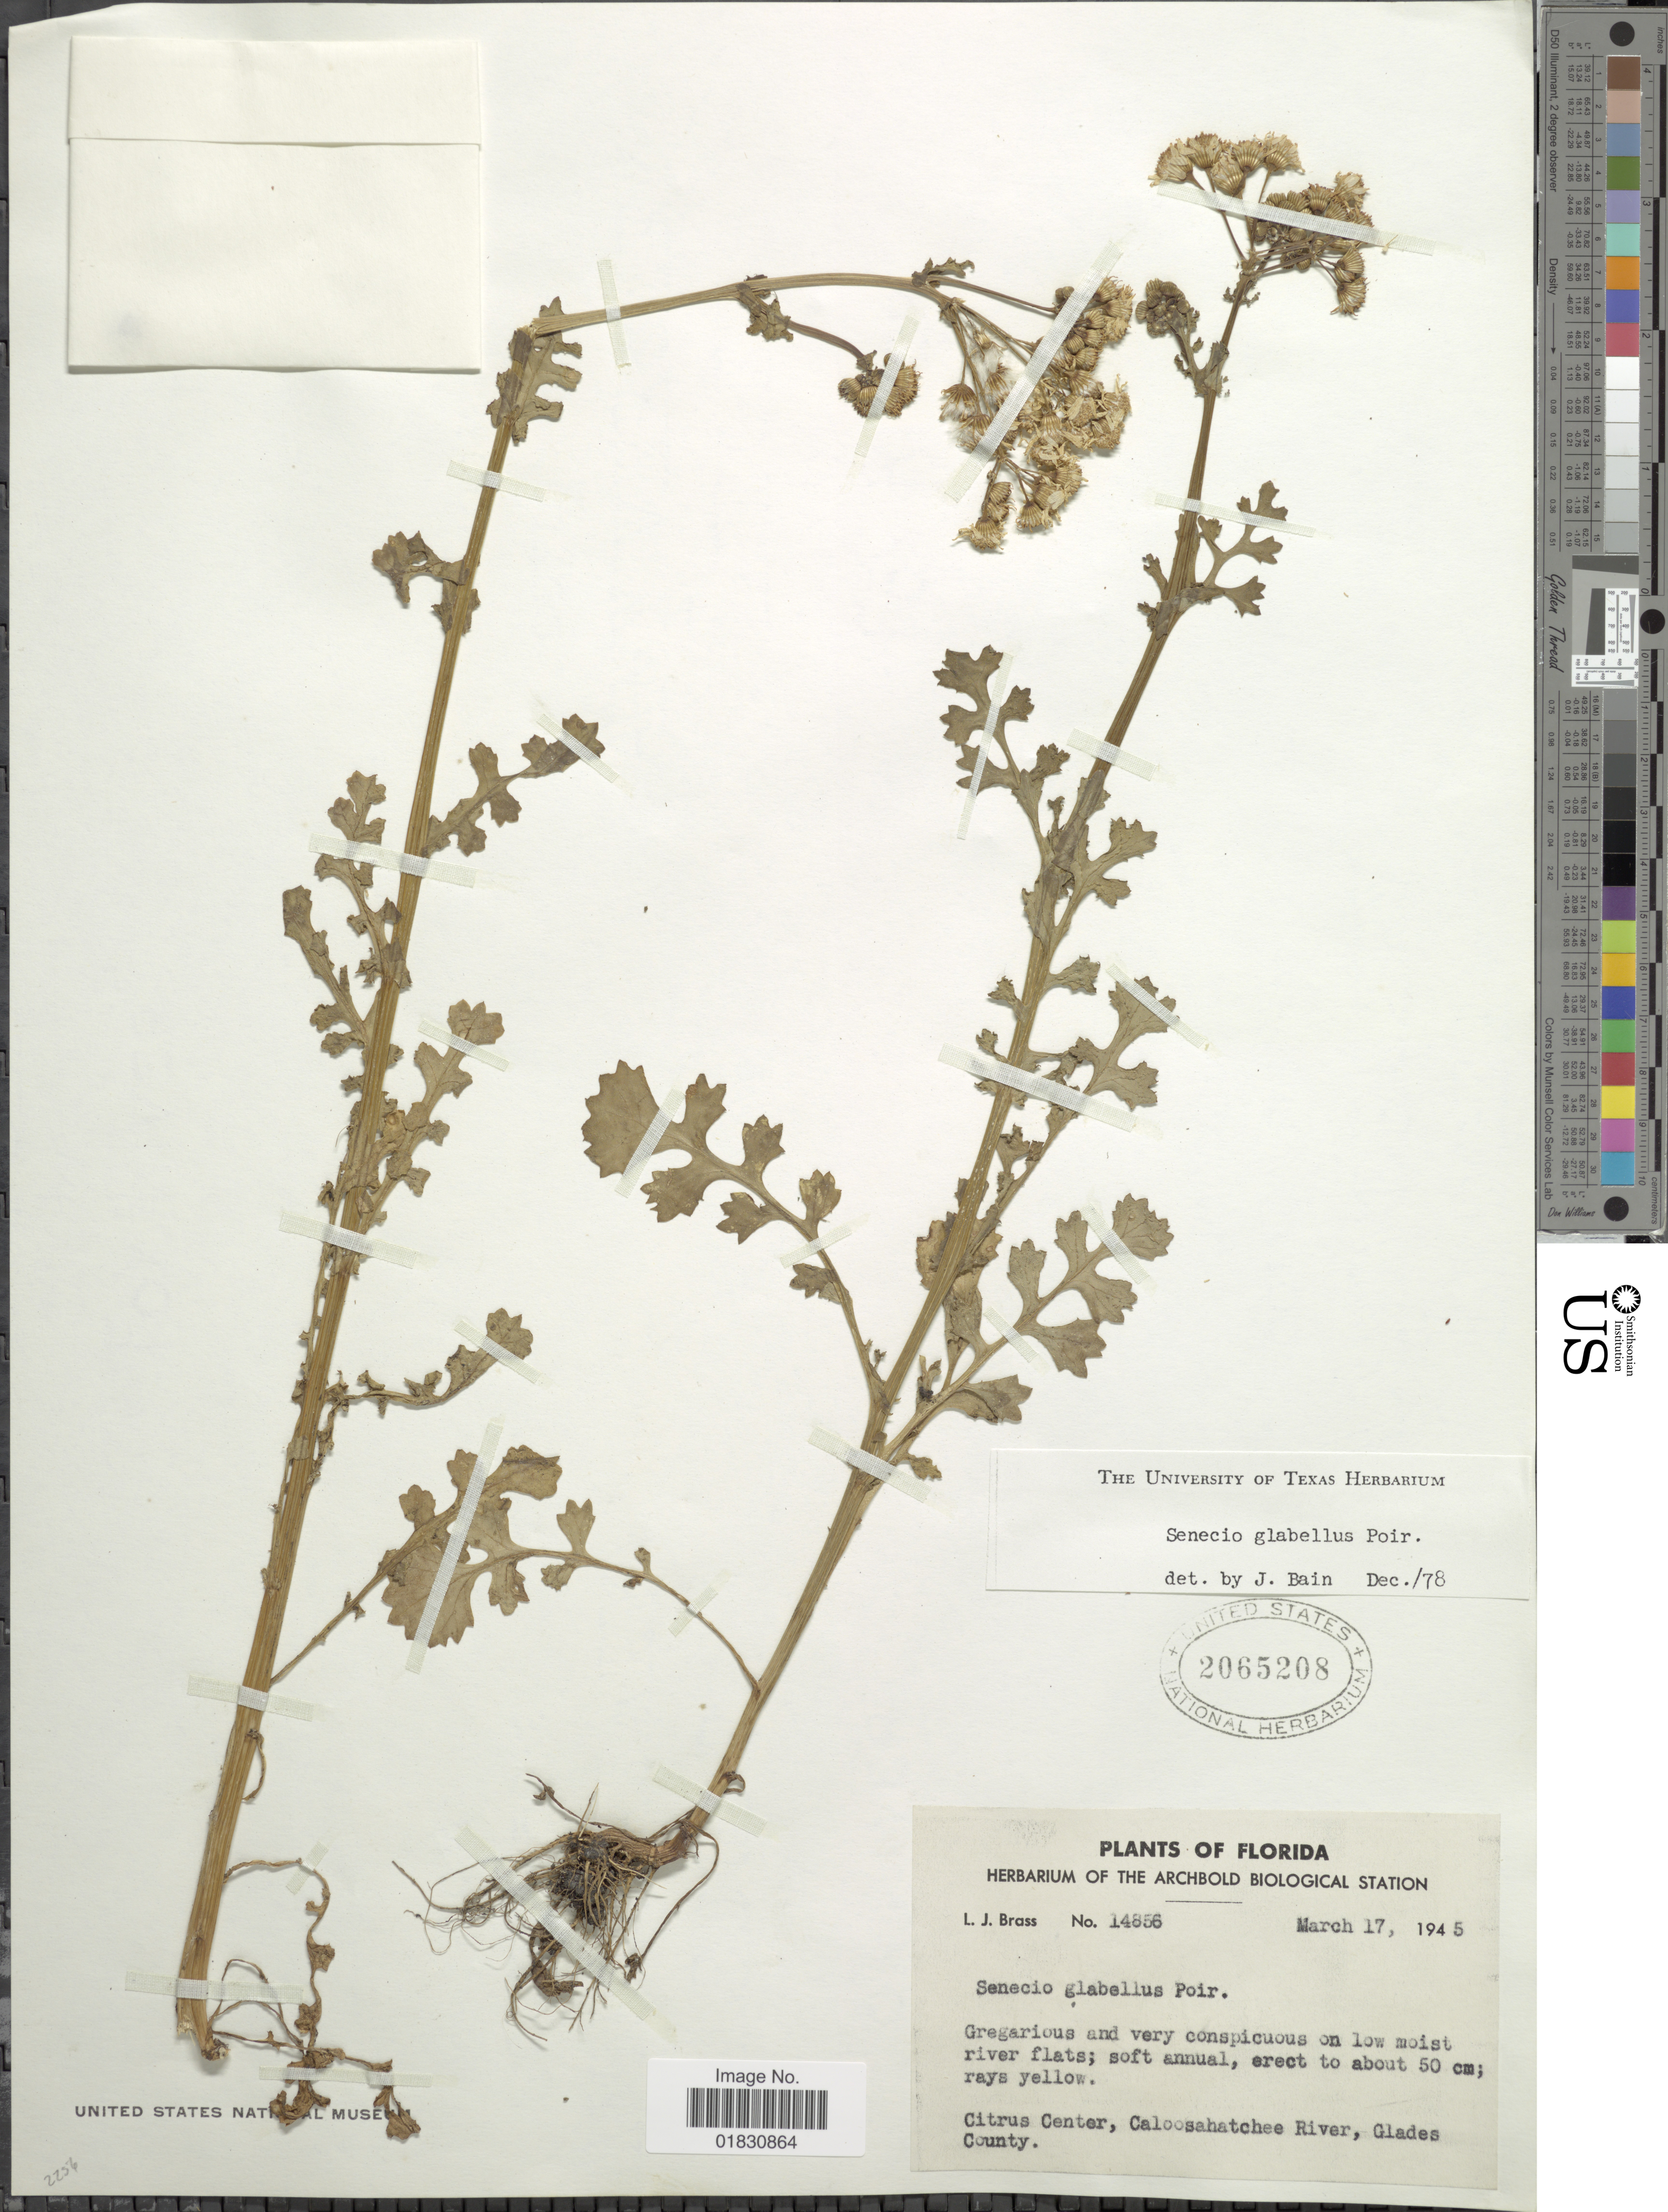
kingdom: Plantae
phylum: Tracheophyta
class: Magnoliopsida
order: Asterales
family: Asteraceae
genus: Packera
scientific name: Packera glabella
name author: (Poir.) C. Jeffrey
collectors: L. J. Brass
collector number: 14856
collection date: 1945-03-17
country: United States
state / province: Florida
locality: Citrus Center, Caloosahatchee River, Glades County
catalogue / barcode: US 2065208